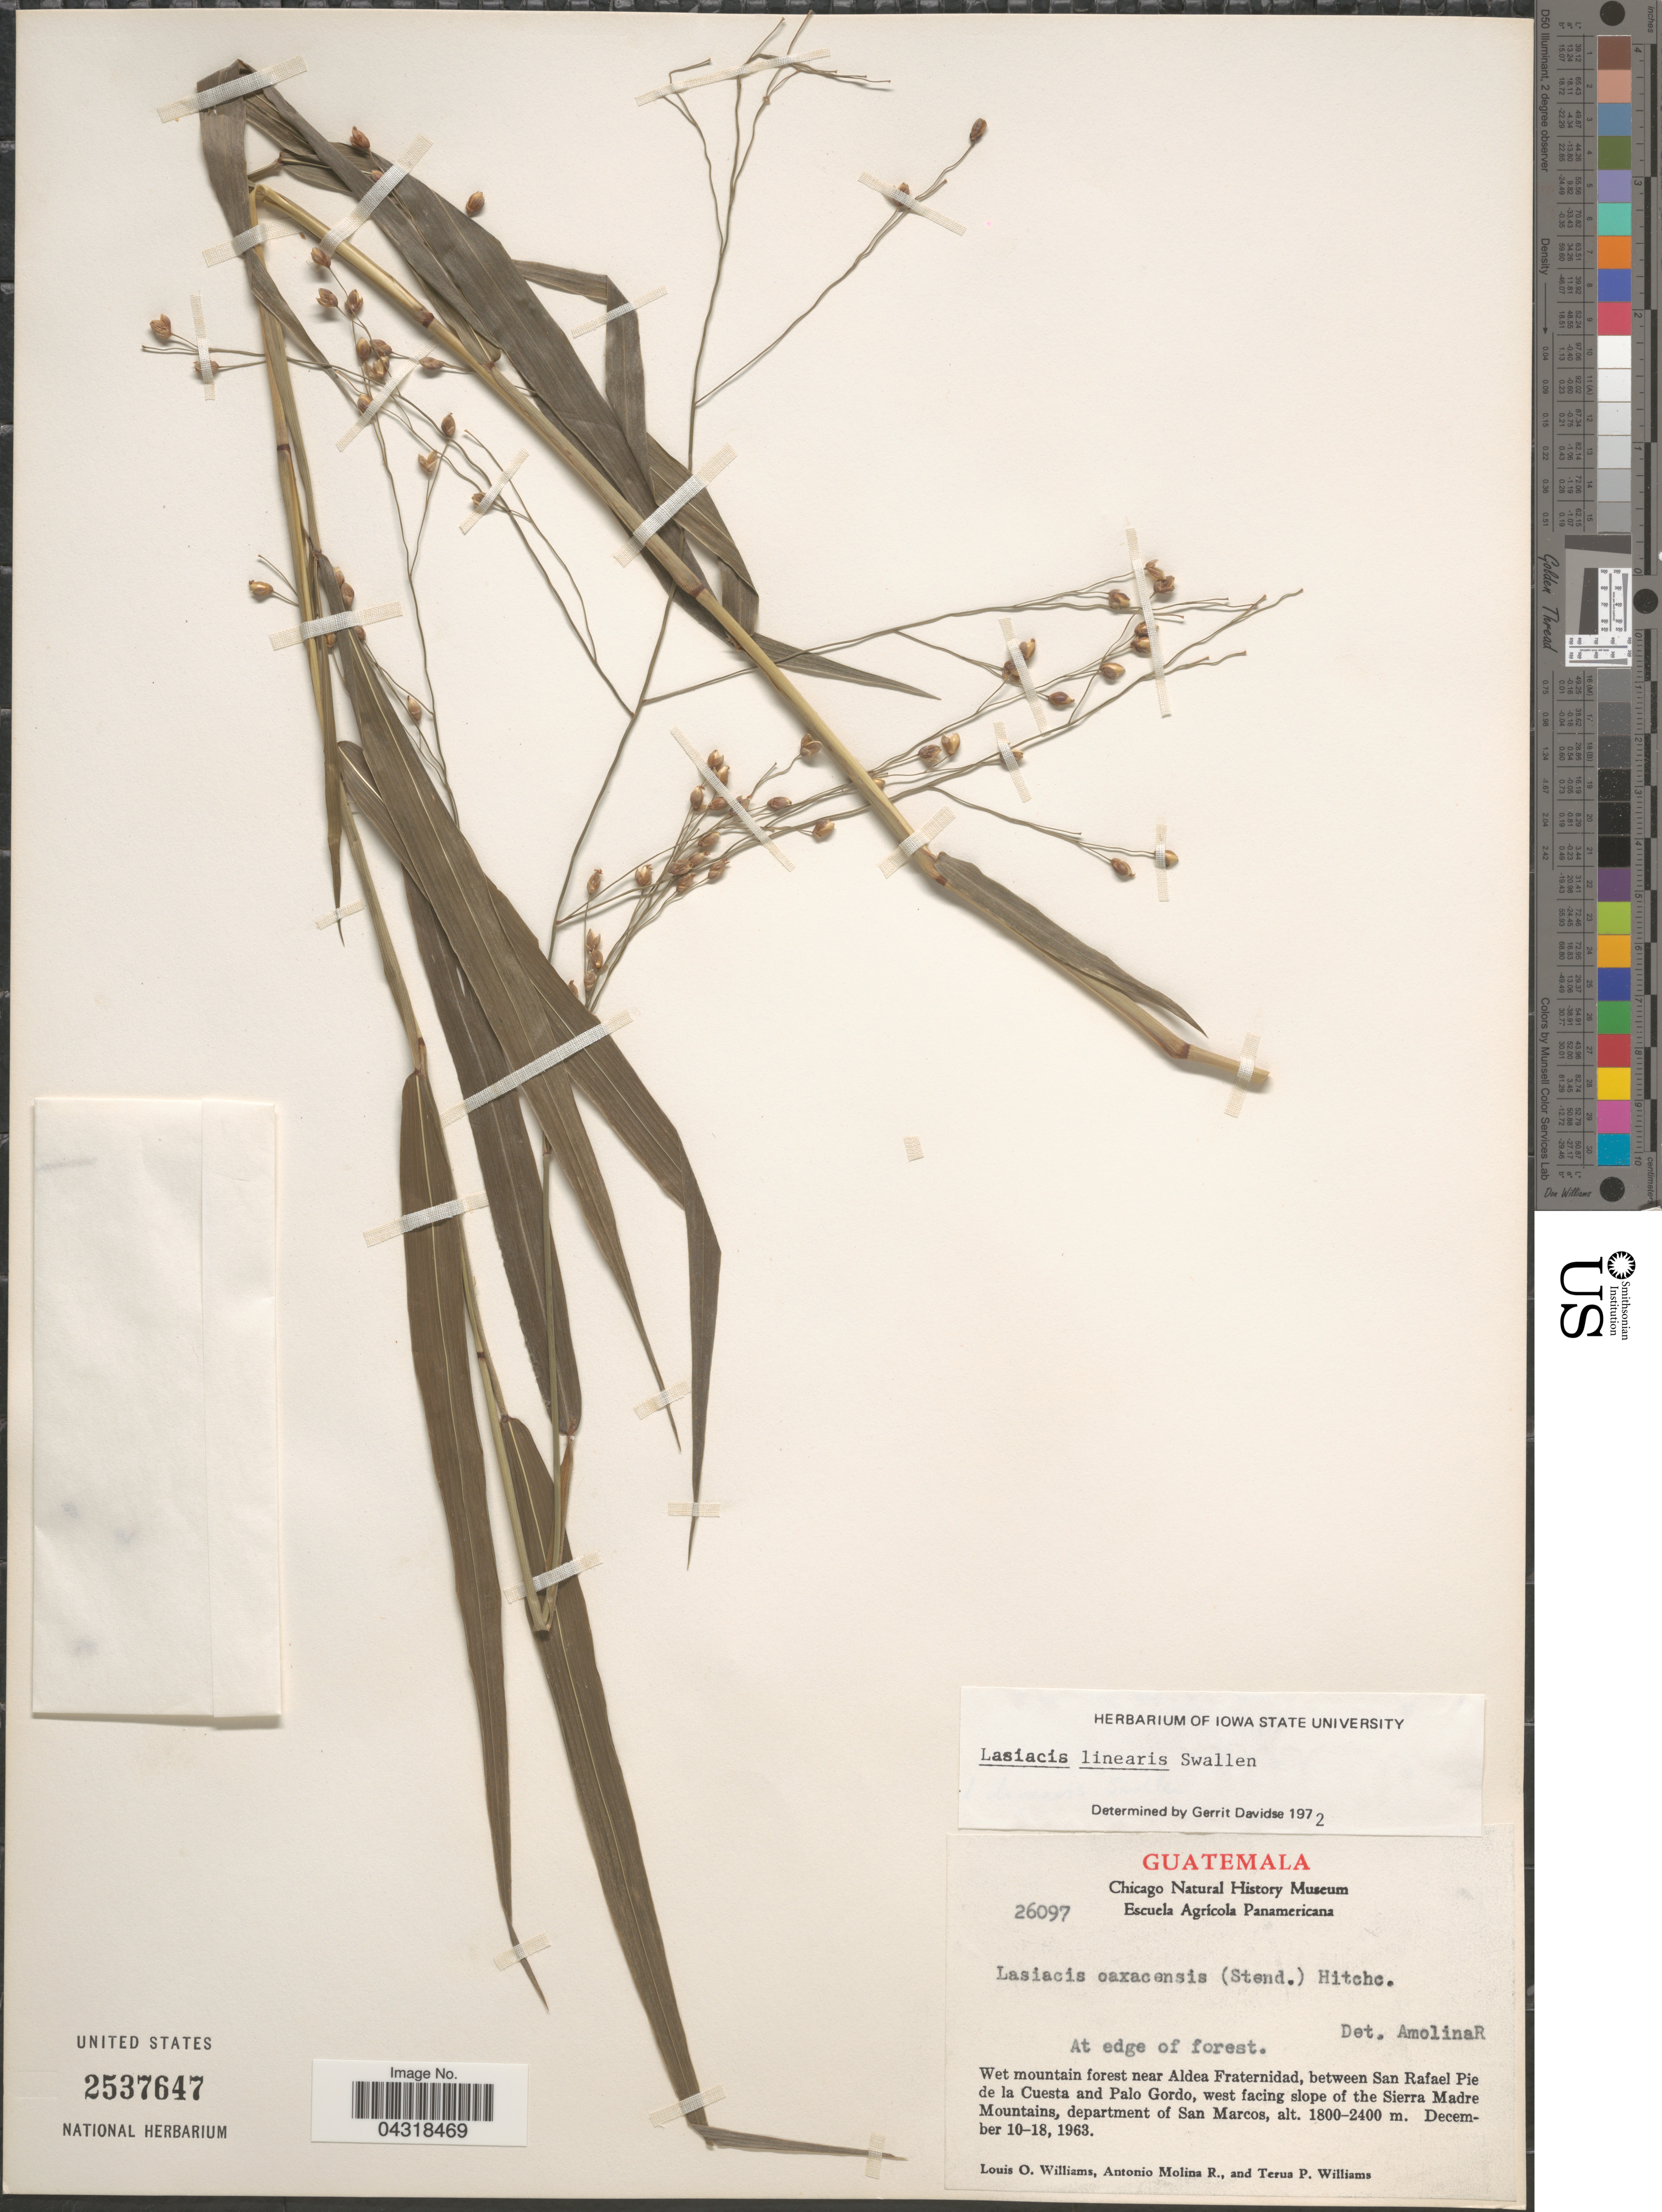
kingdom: Plantae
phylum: Tracheophyta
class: Liliopsida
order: Poales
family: Poaceae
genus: Lasiacis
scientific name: Lasiacis linearis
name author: Swallen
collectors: L. O. Williams, A. Molina R. & T. Williams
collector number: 26097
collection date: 1963-12-10/1963-12-18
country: Guatemala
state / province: San Marcos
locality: Wet mountain forest near Aldea Fraternidad, between San Rafael Pie de la Cuesta and Palo Gordo, west facing slope of the Sierra Madre Mountains, department of San Marcos.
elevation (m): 1800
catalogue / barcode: US 2537647